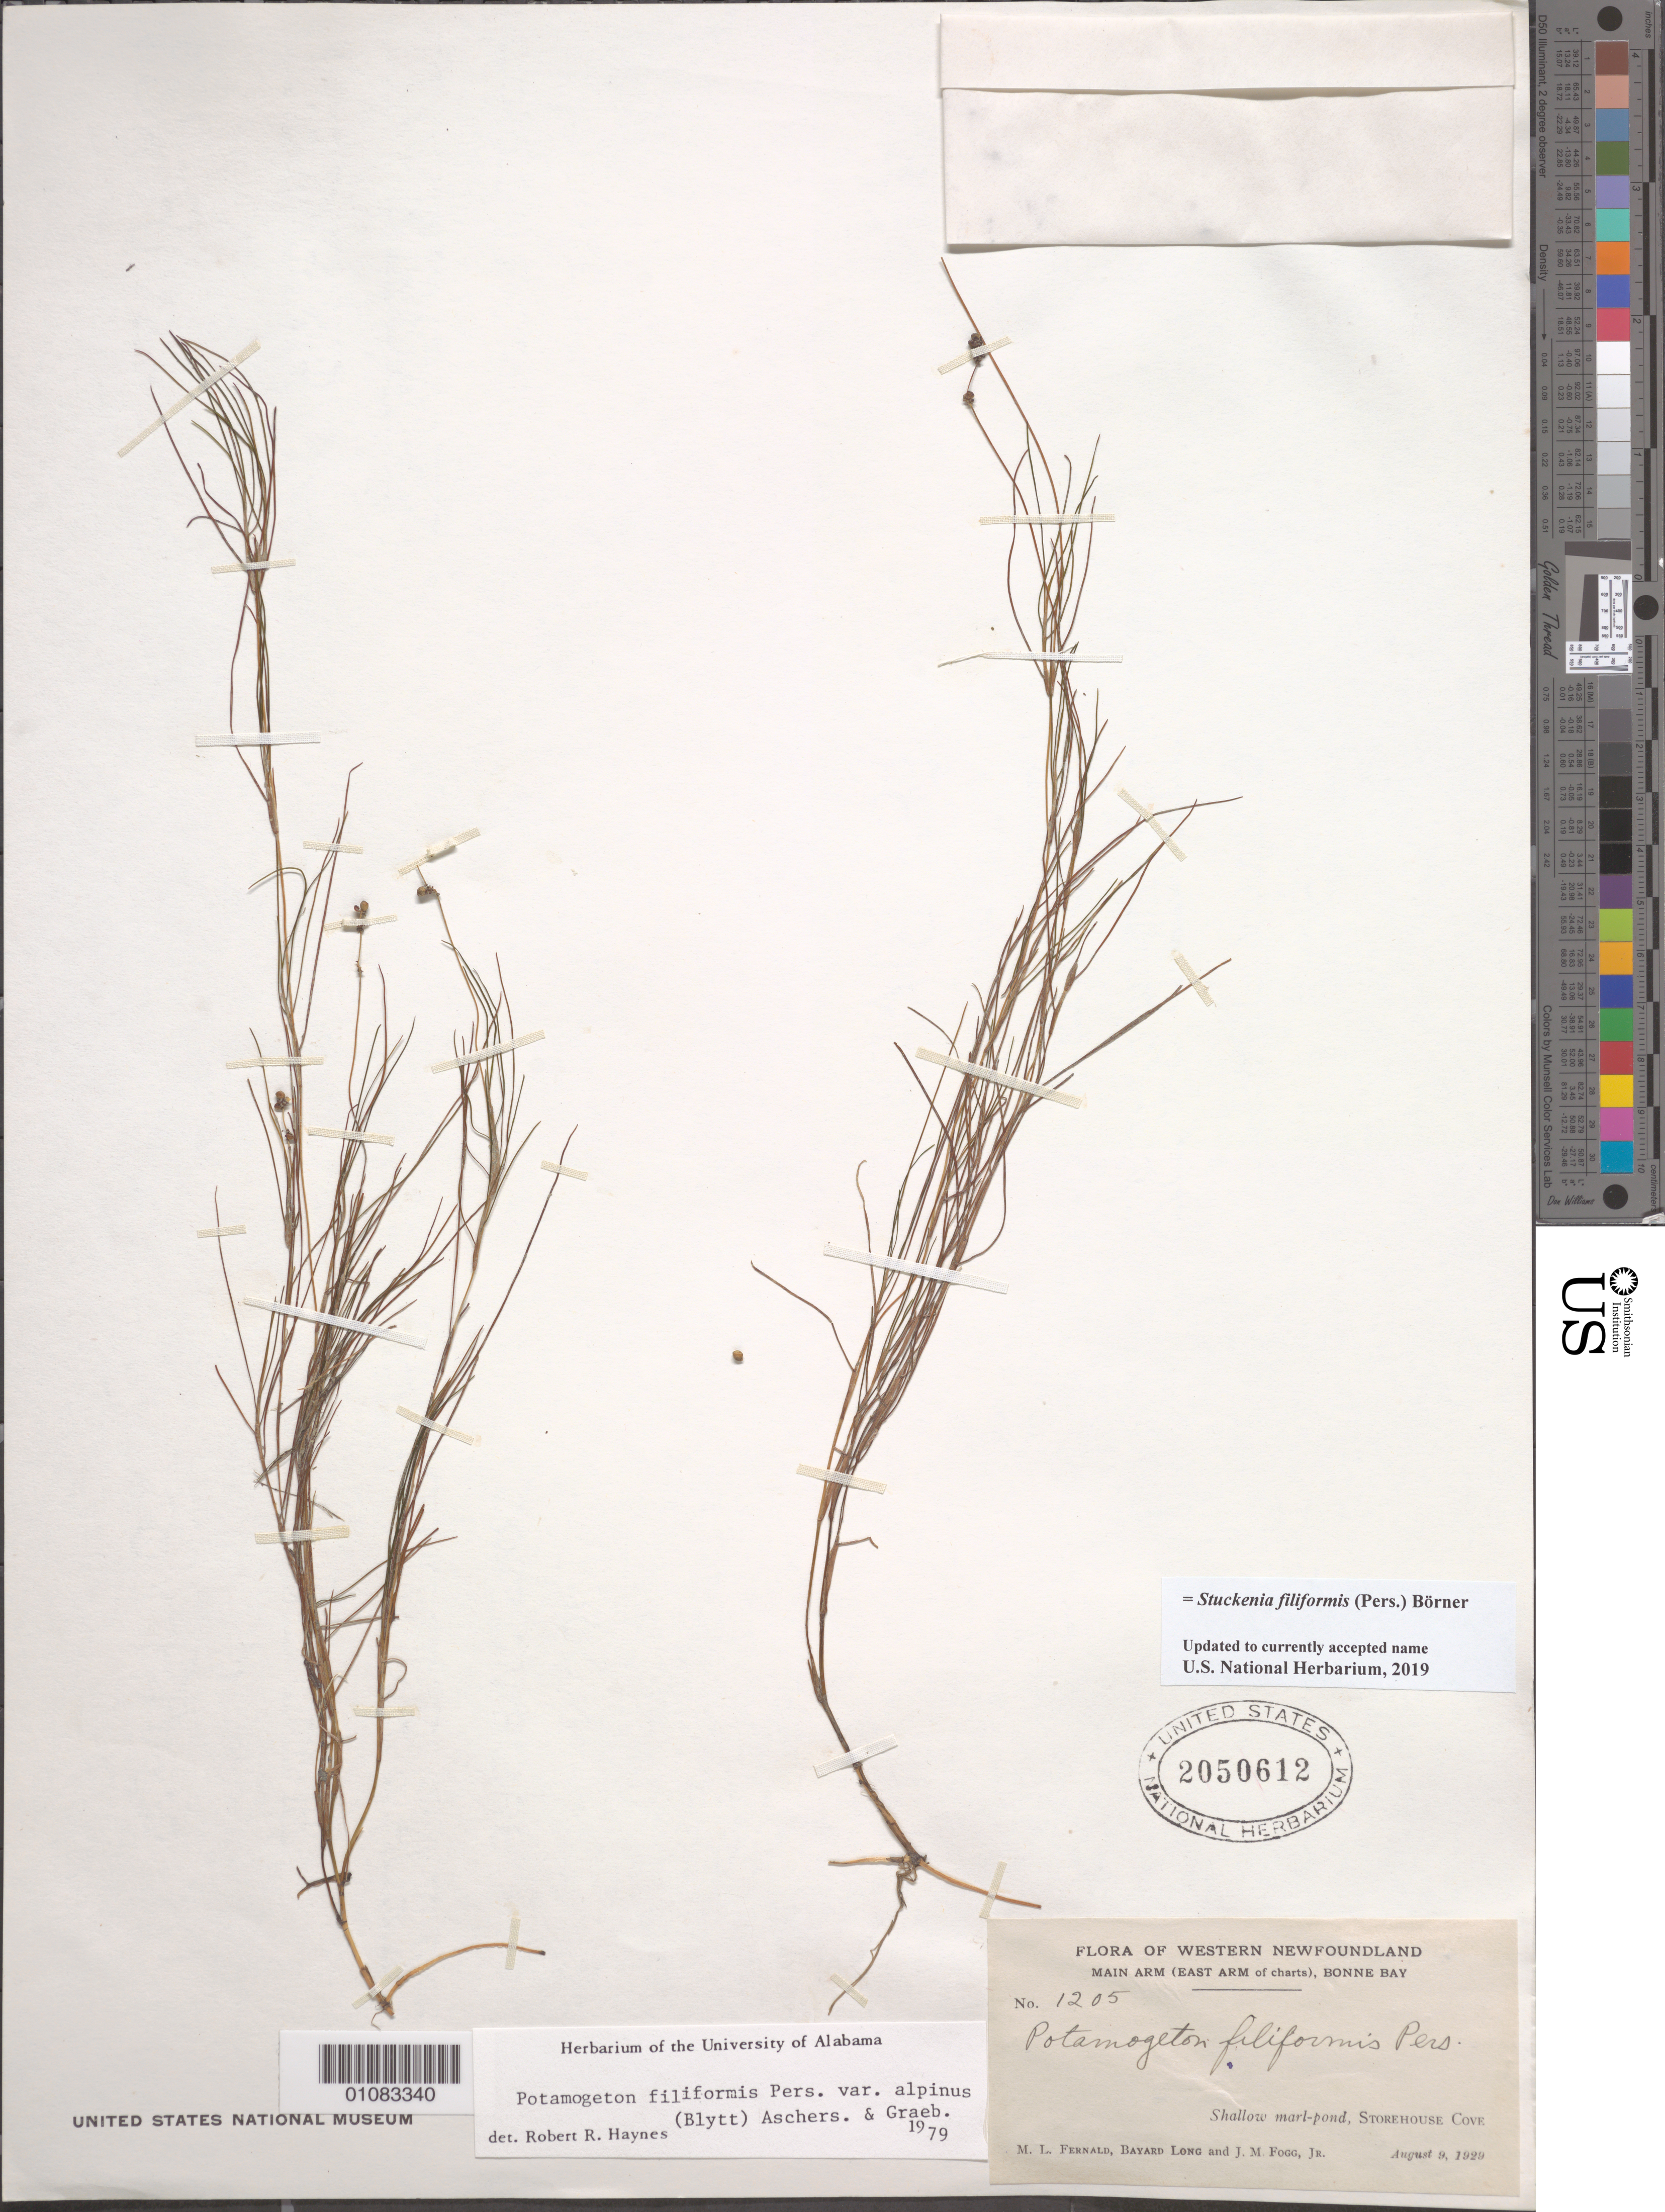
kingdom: Plantae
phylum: Tracheophyta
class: Liliopsida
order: Alismatales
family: Potamogetonaceae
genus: Stuckenia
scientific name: Stuckenia filiformis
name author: (Pers.) Börner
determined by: Strong, Mark T., (BOT), Smithsonian Institution - National Museum of Natural History (UNITED STATES)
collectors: M. L. Fernald, B. H. Long & J. Fogg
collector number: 1205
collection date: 1929-08-09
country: Canada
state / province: Newfoundland and Labrador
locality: Storehouse Cove, Main Arm (east arm of charts)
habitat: Shallow marl- pond.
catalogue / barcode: US 2050612